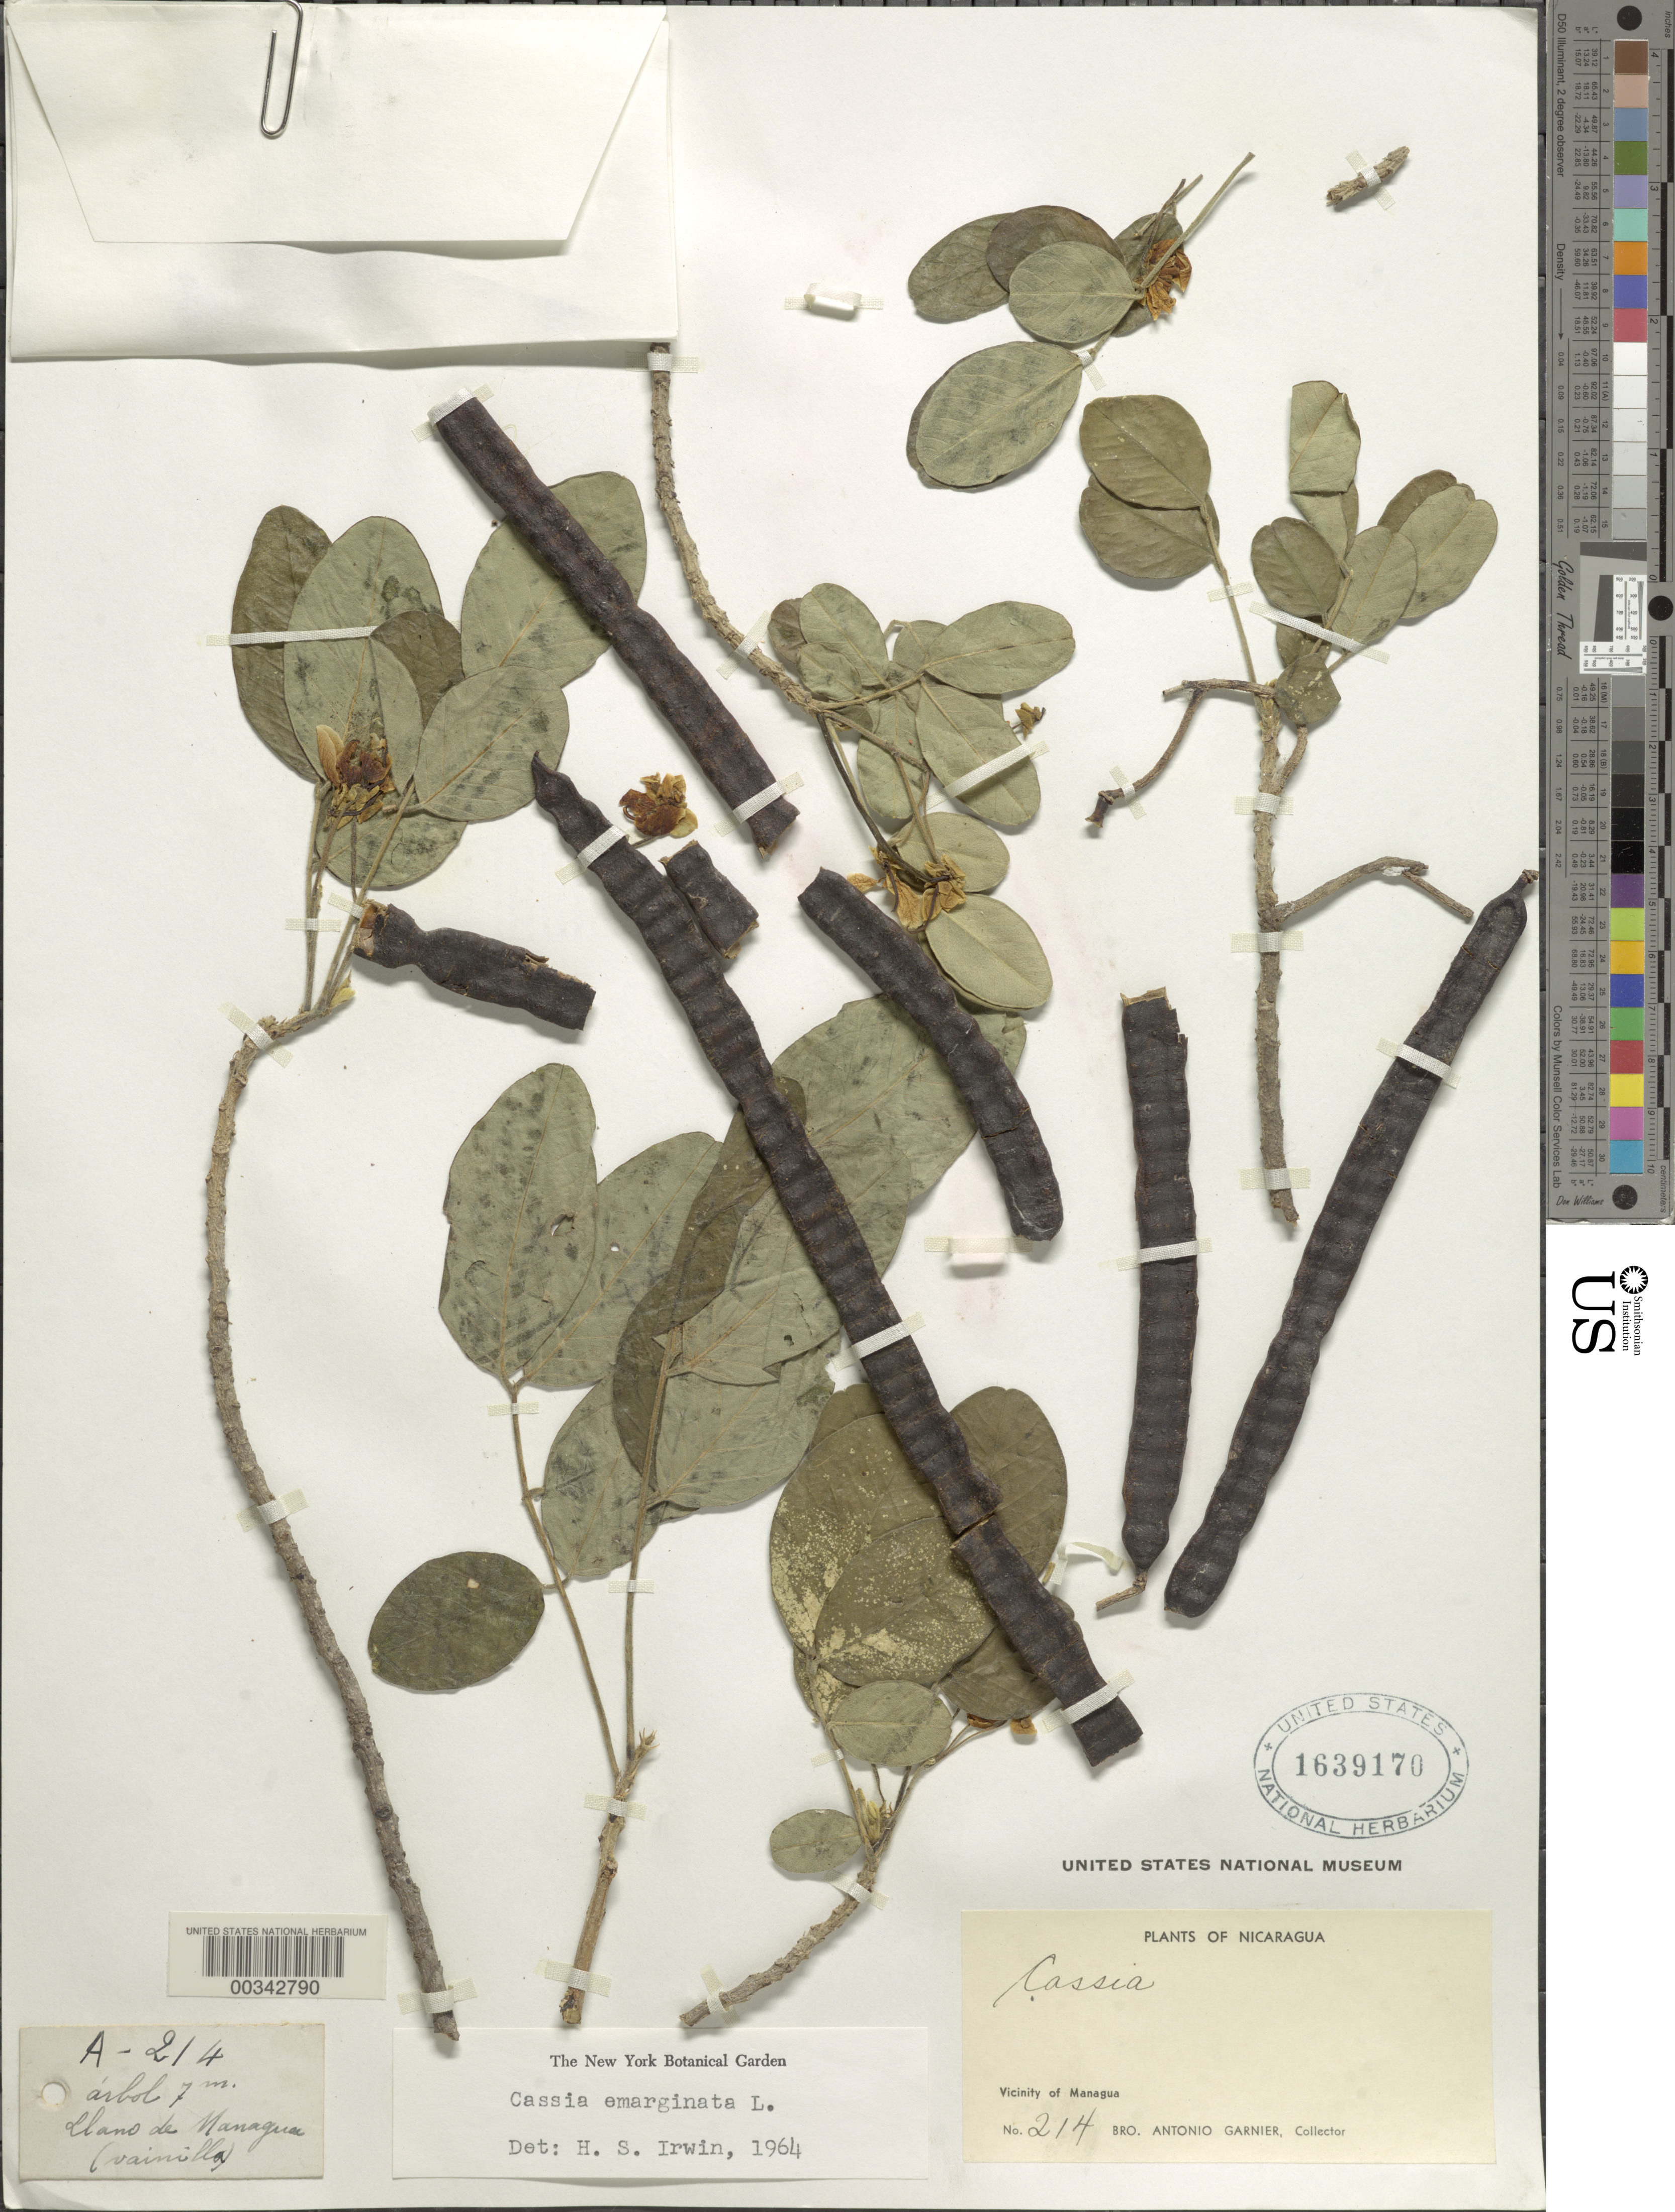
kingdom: Plantae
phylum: Tracheophyta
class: Magnoliopsida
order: Fabales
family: Fabaceae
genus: Senna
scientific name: Senna emarginata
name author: L.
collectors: Bro. A. Garnier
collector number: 214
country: Nicaragua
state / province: Managua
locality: Plain of managua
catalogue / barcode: US 1639170